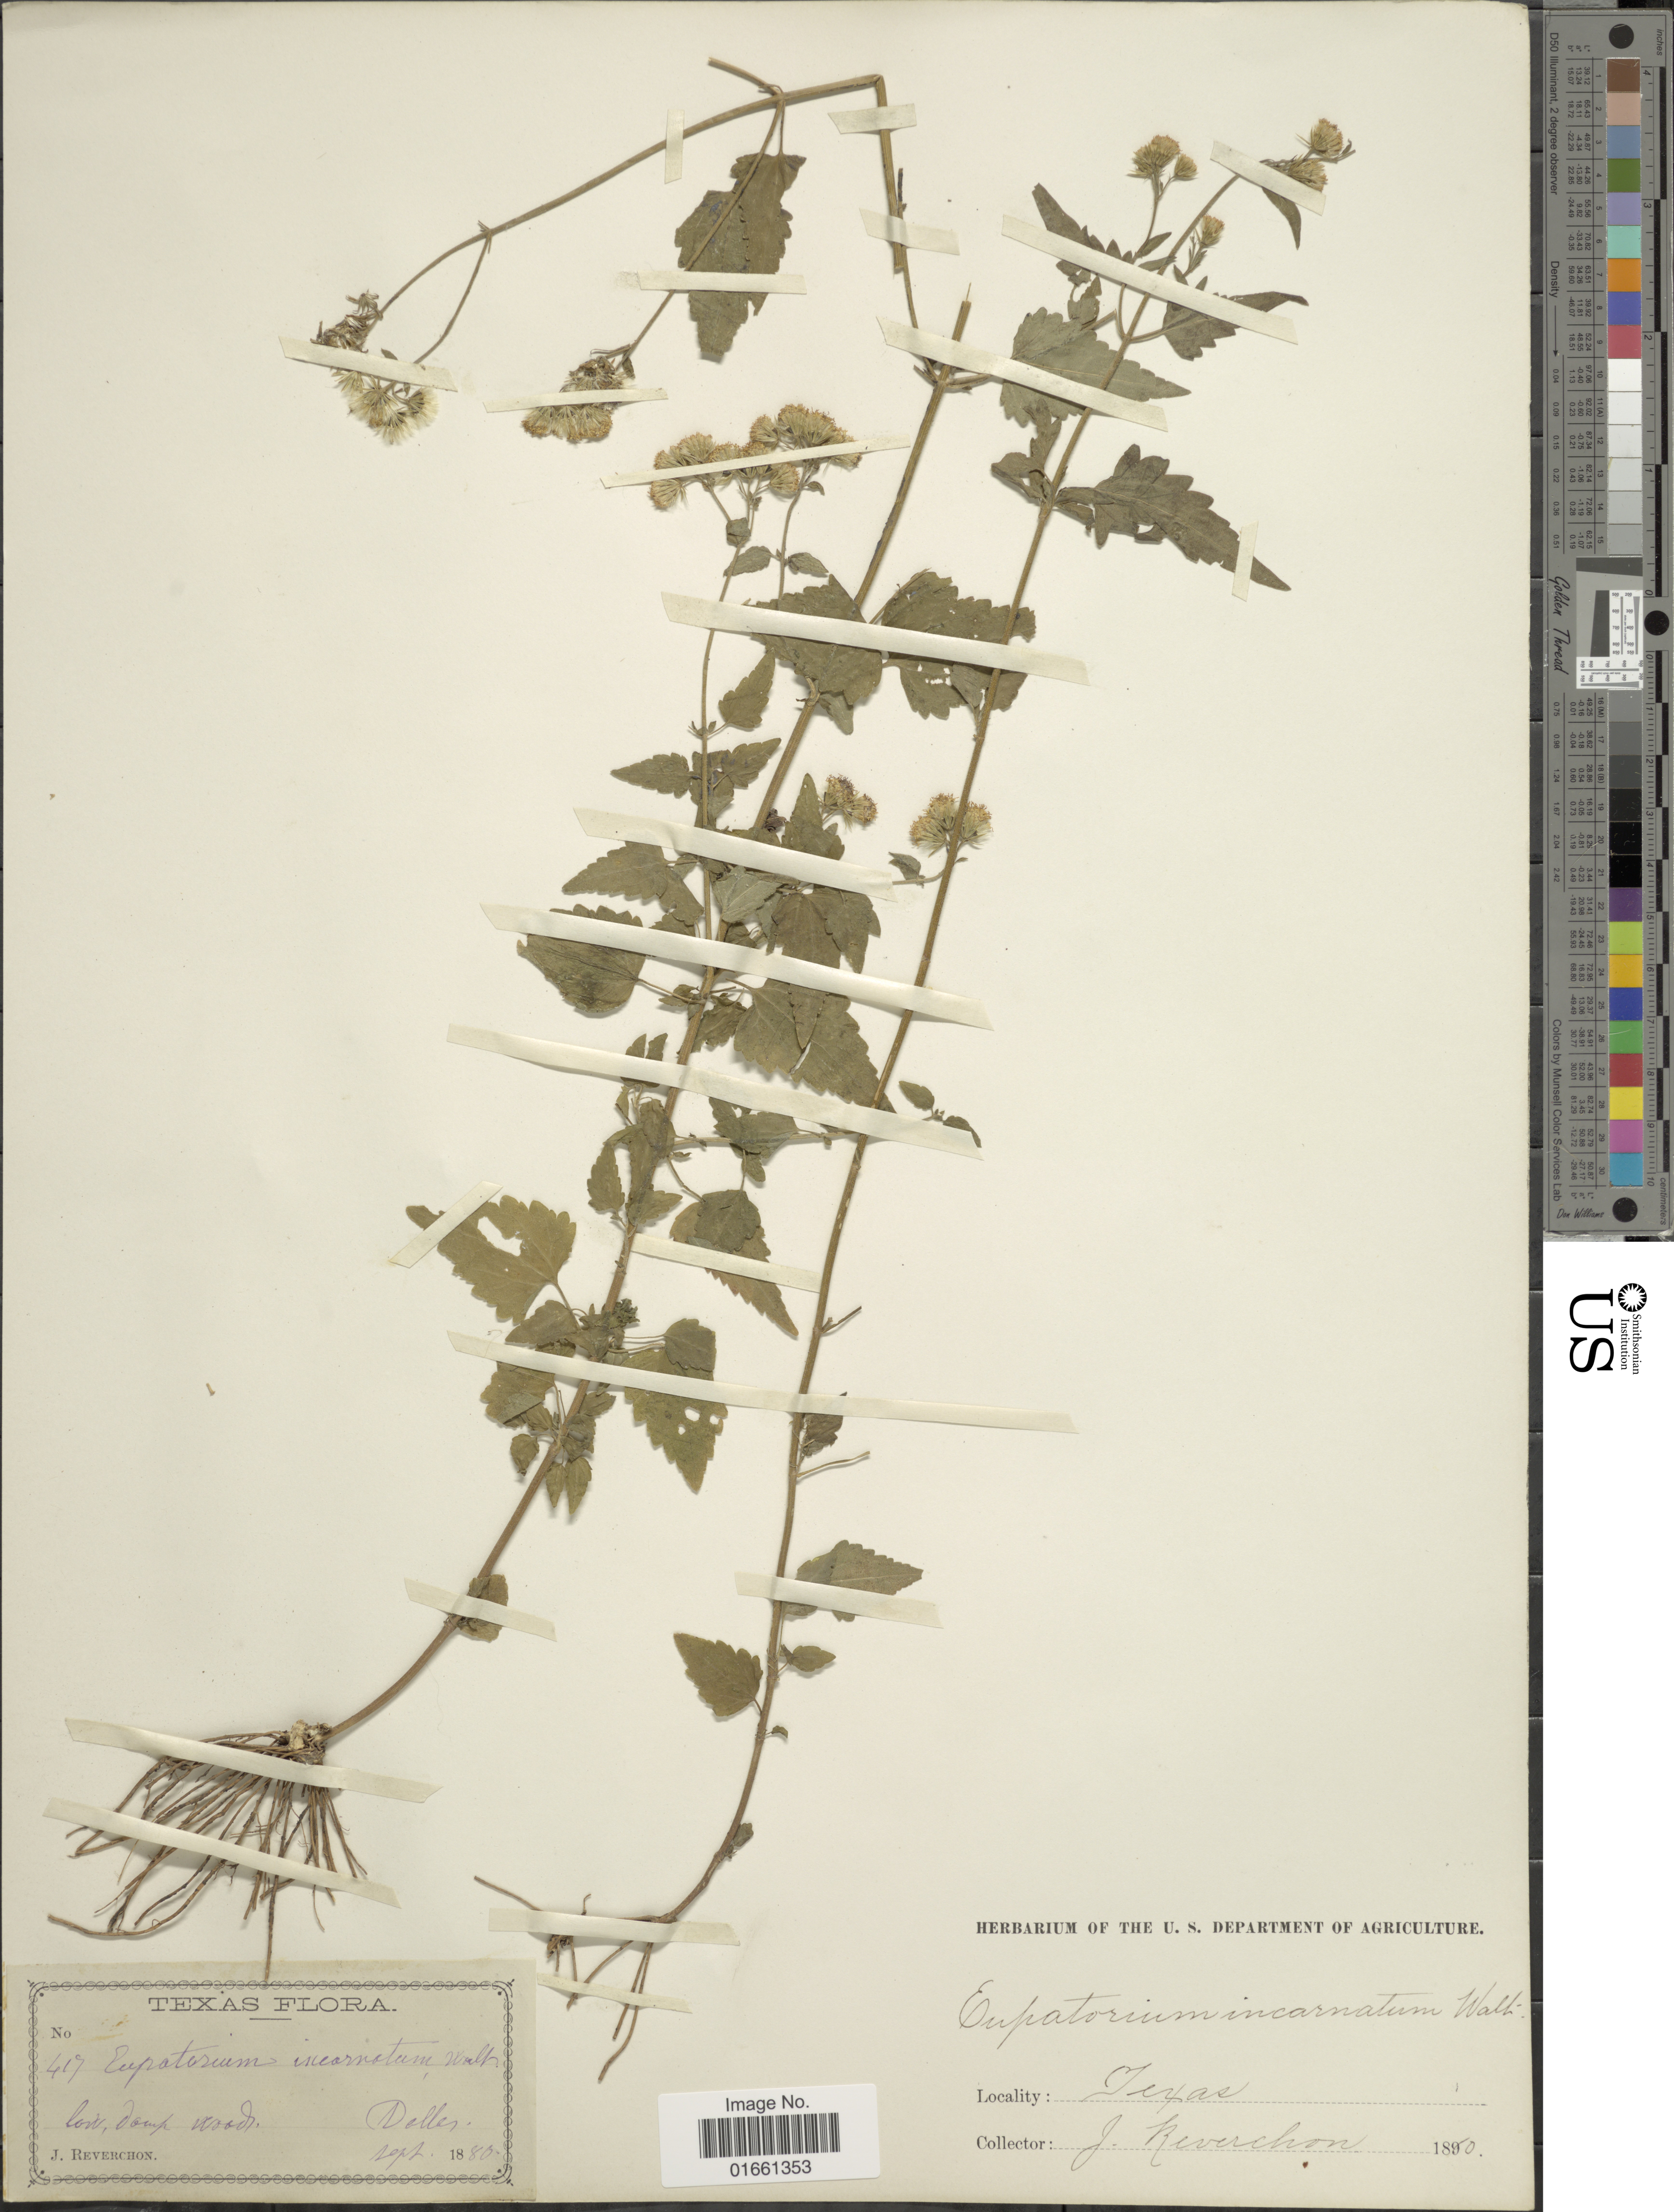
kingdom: Plantae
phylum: Tracheophyta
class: Magnoliopsida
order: Asterales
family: Asteraceae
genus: Fleischmannia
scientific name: Fleischmannia incarnata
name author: (Walter) R.M. King & H. Rob.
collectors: J. Reverchon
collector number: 417*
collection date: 1880-09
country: United States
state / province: Texas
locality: Lowm Damp wood.